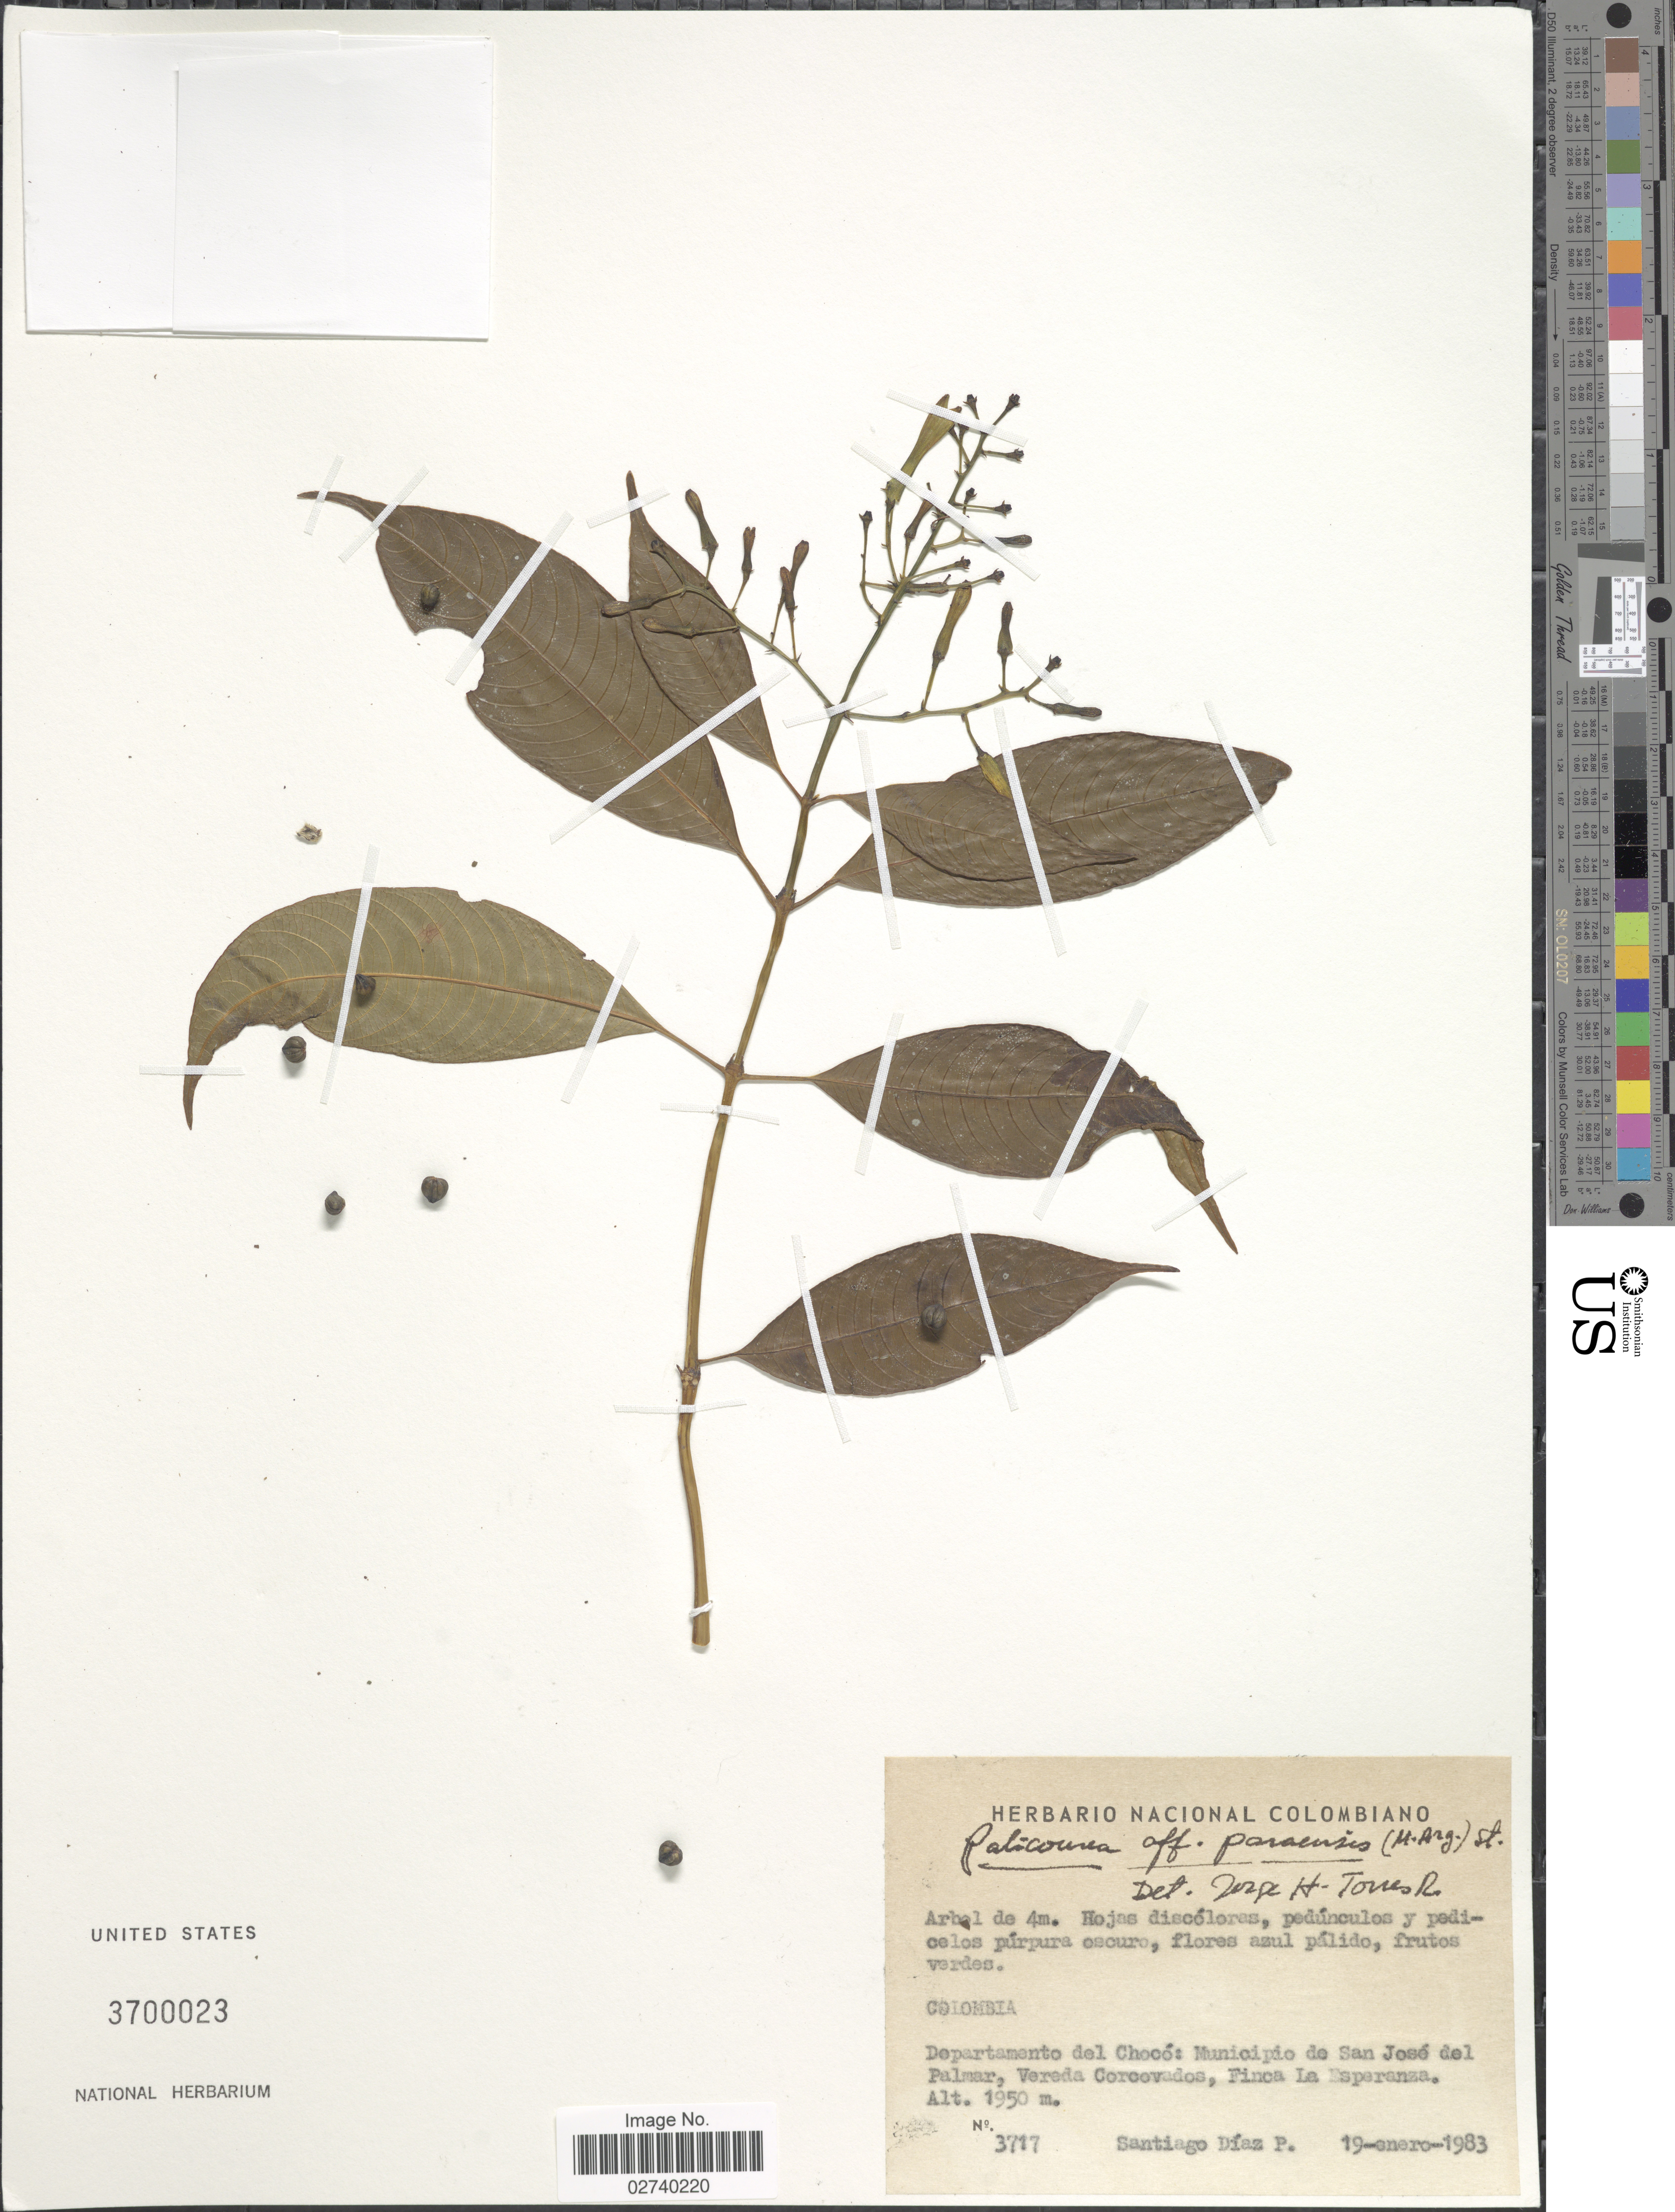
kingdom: Plantae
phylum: Tracheophyta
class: Magnoliopsida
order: Gentianales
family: Rubiaceae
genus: Palicourea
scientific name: Palicourea paraensis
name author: (Müll. Arg.) Standl.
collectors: S. Díaz Píedrahíta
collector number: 3717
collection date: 1983-01-19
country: Colombia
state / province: Chocó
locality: Municipio de San jose del Palmar, Vereda Corcovados, Finca La Esperanza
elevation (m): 1950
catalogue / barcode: US 3700023